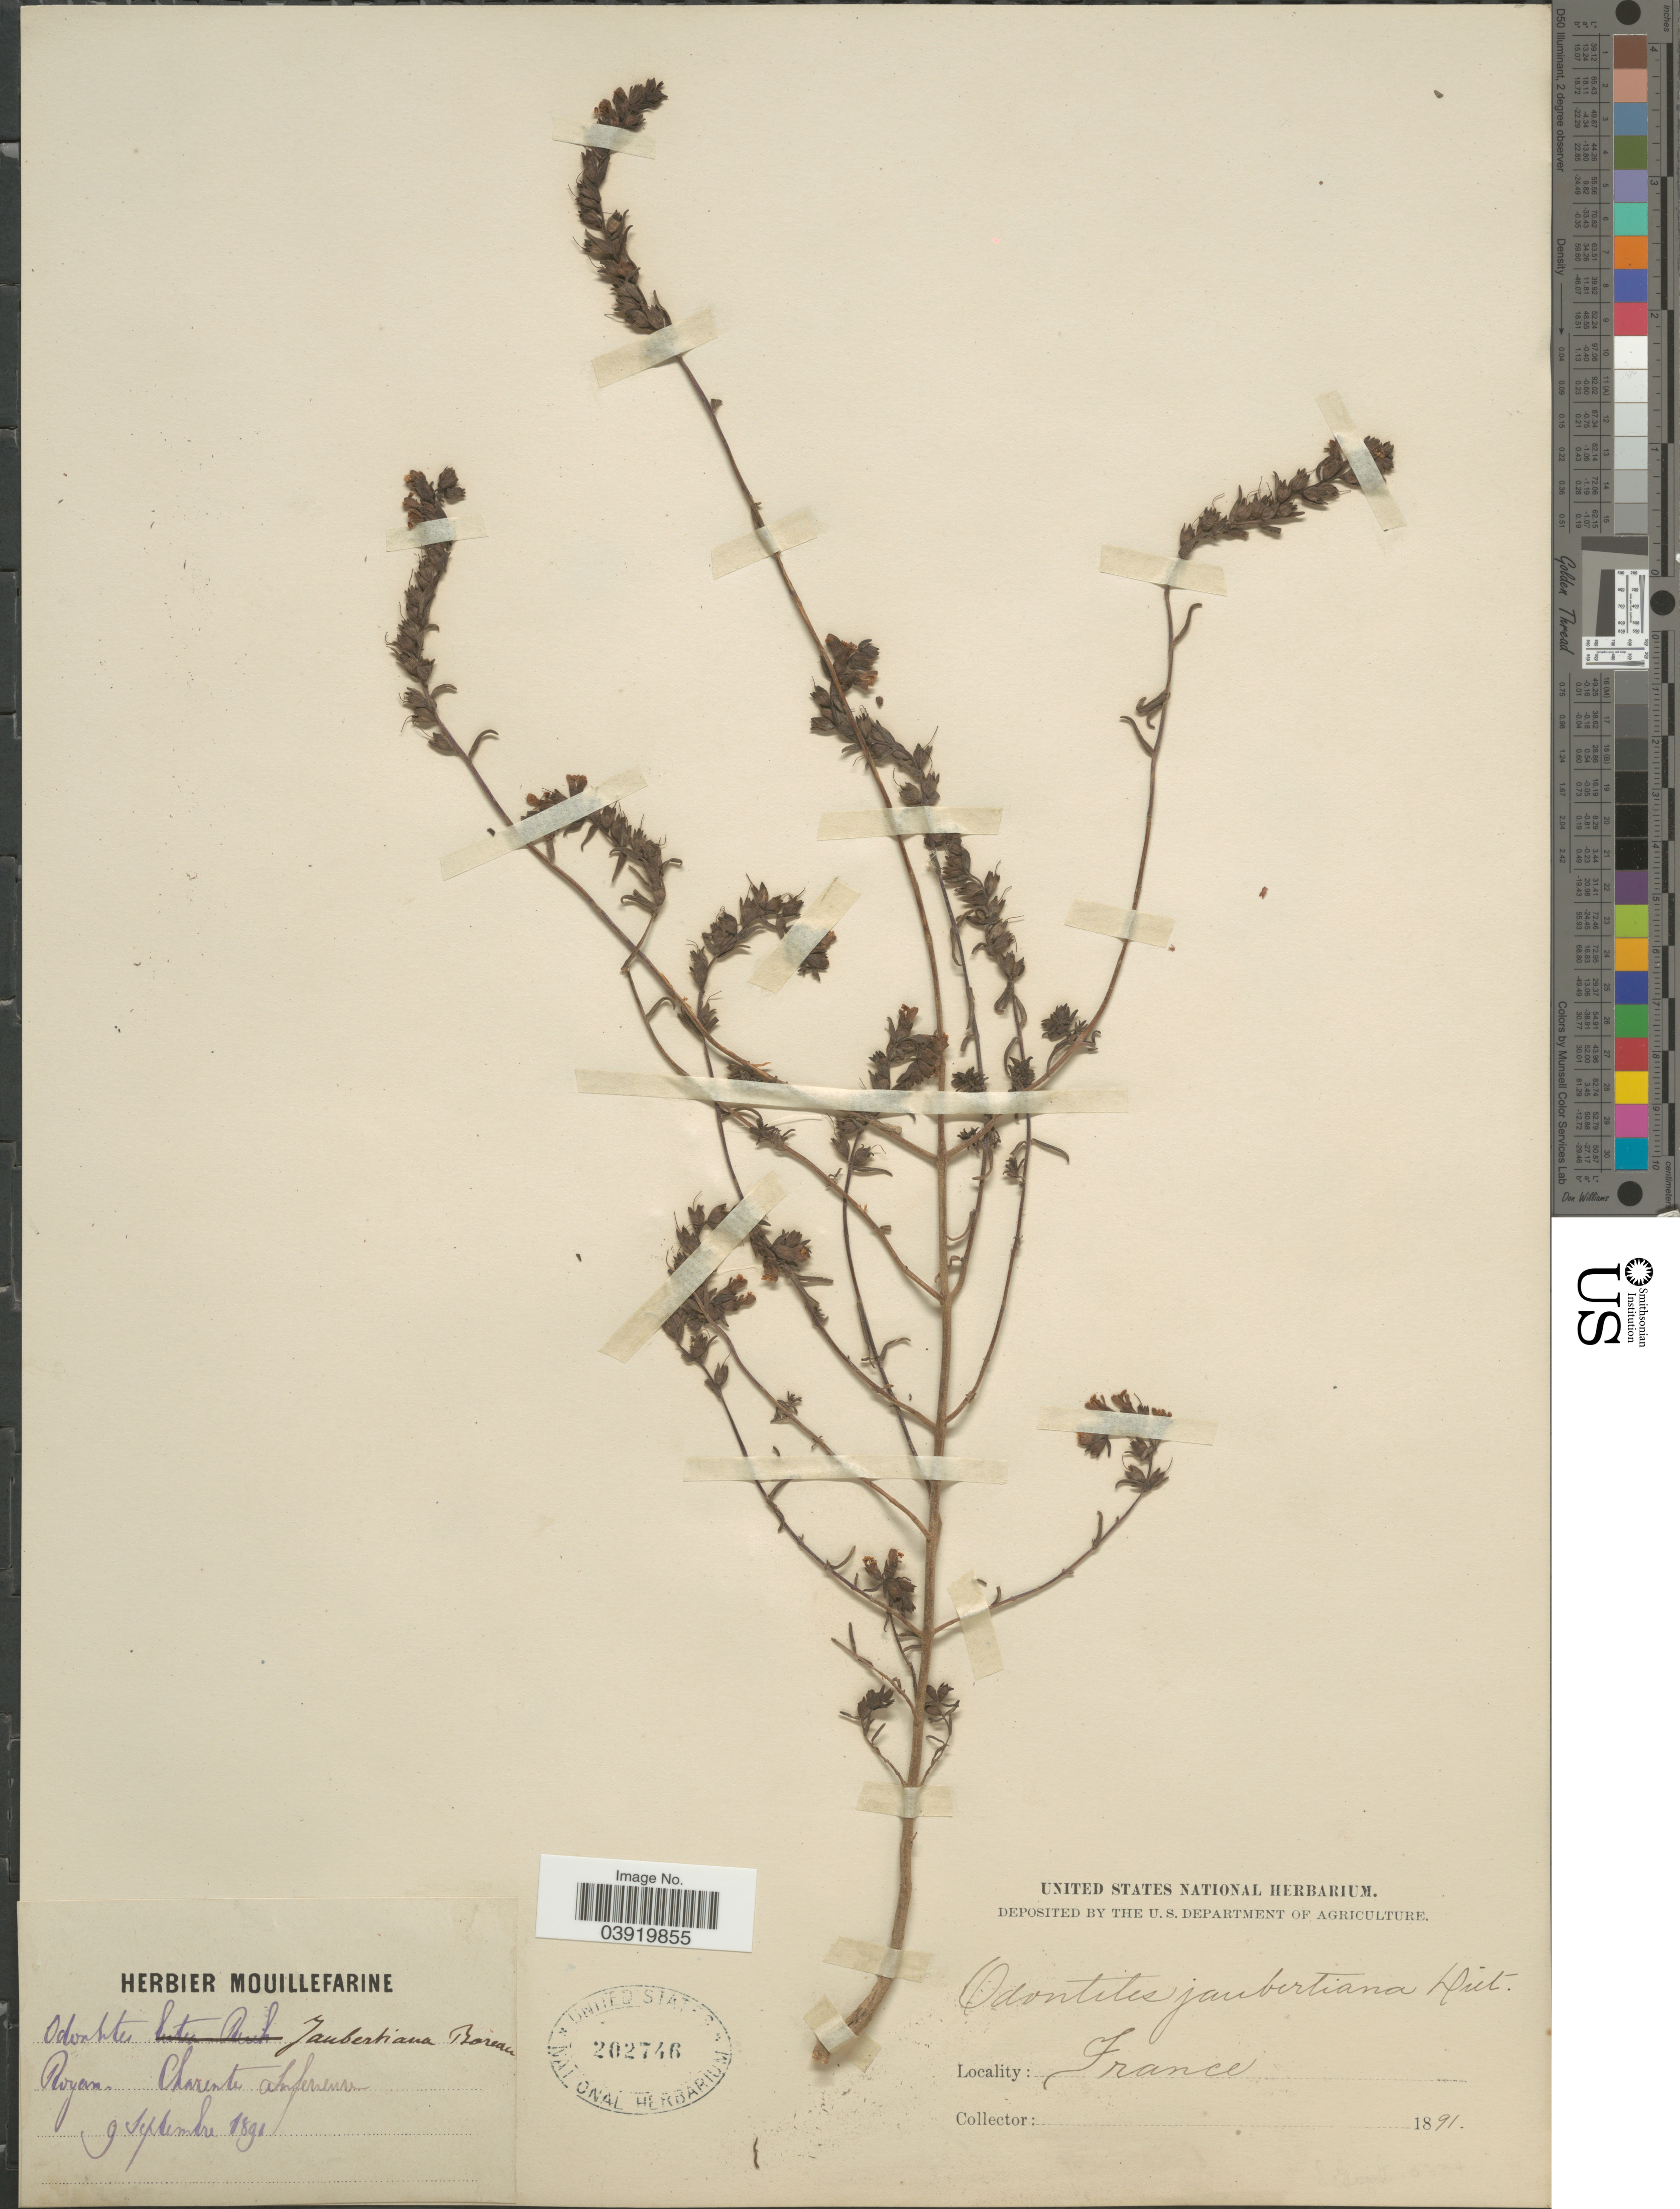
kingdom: Plantae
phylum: Tracheophyta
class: Magnoliopsida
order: Lamiales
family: Orobanchaceae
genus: Odontites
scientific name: Odontites jaubertianus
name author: D. Dietr.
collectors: ex herb. Mouillefarine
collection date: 1891-09-09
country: France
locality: Royan. Charente Inferieure.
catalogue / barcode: US 202746